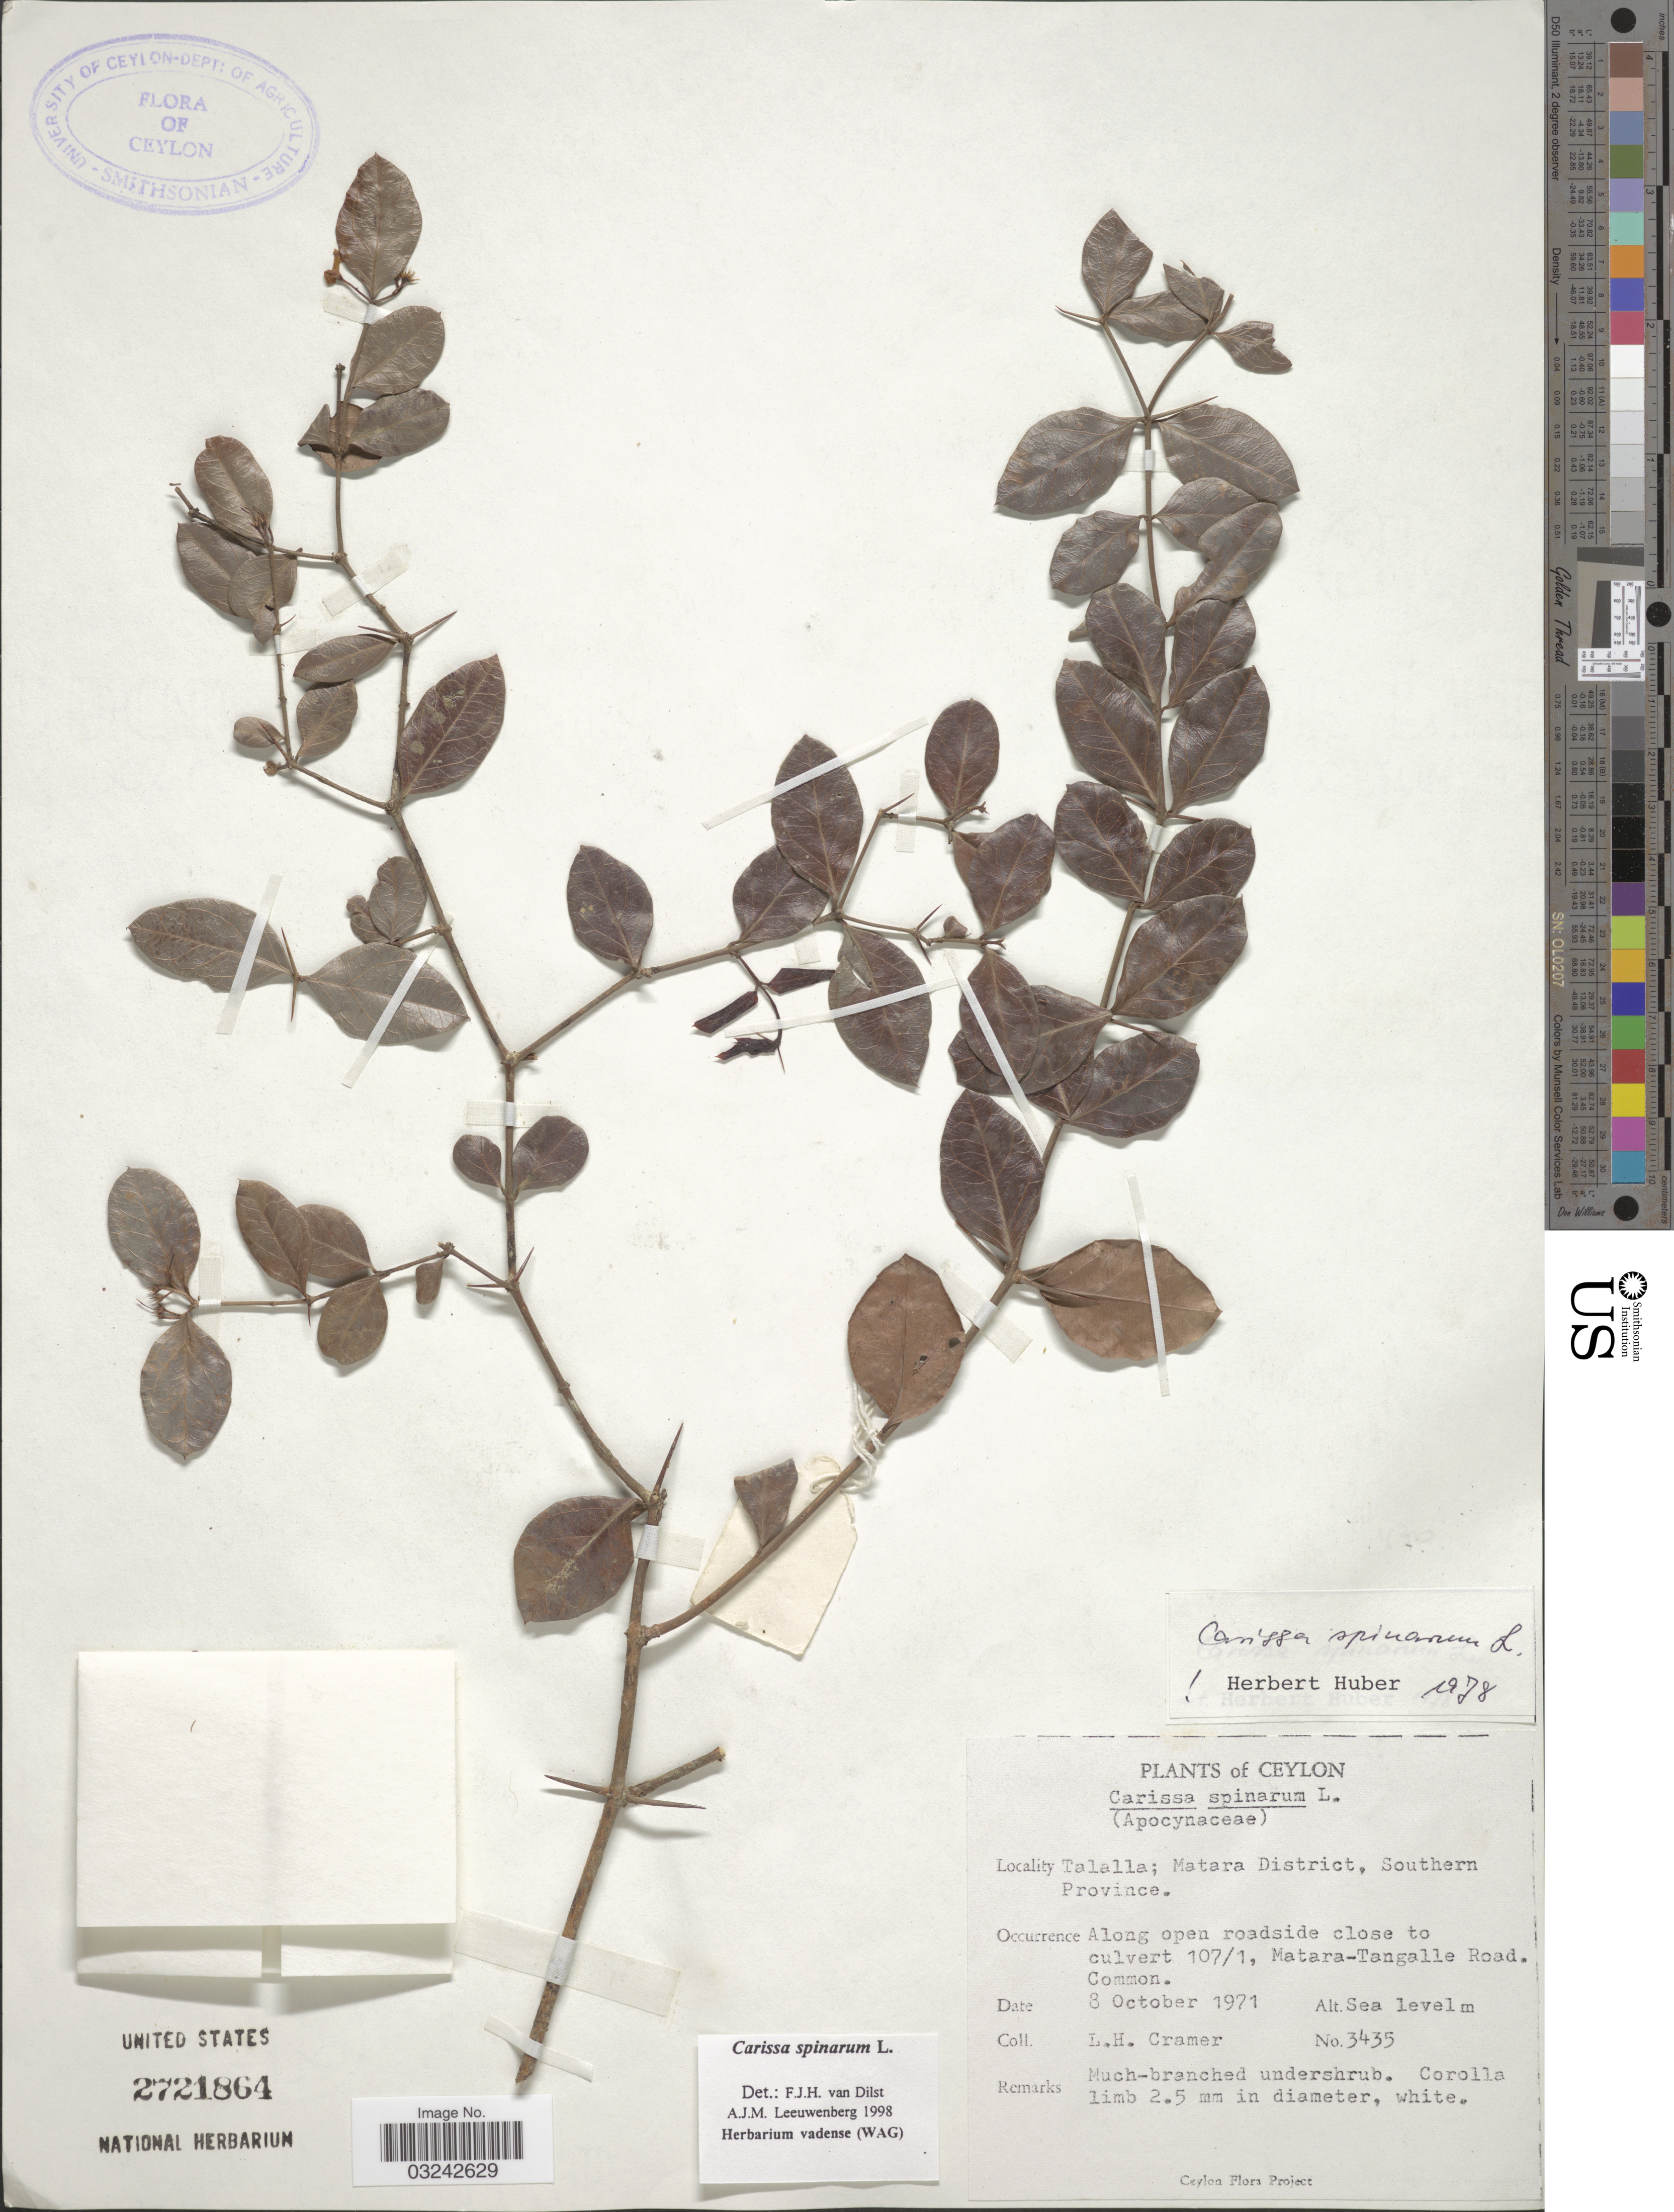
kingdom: Plantae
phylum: Tracheophyta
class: Magnoliopsida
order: Gentianales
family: Apocynaceae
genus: Carissa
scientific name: Carissa spinarum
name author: L.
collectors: L. H. Cramer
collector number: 3435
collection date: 1971-10-08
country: Sri Lanka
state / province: Southern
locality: Ceylon. Talalla; Matara District. Along open roadside close to culvert 107/1, Matara-Tangalle Road.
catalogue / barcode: US 2721864